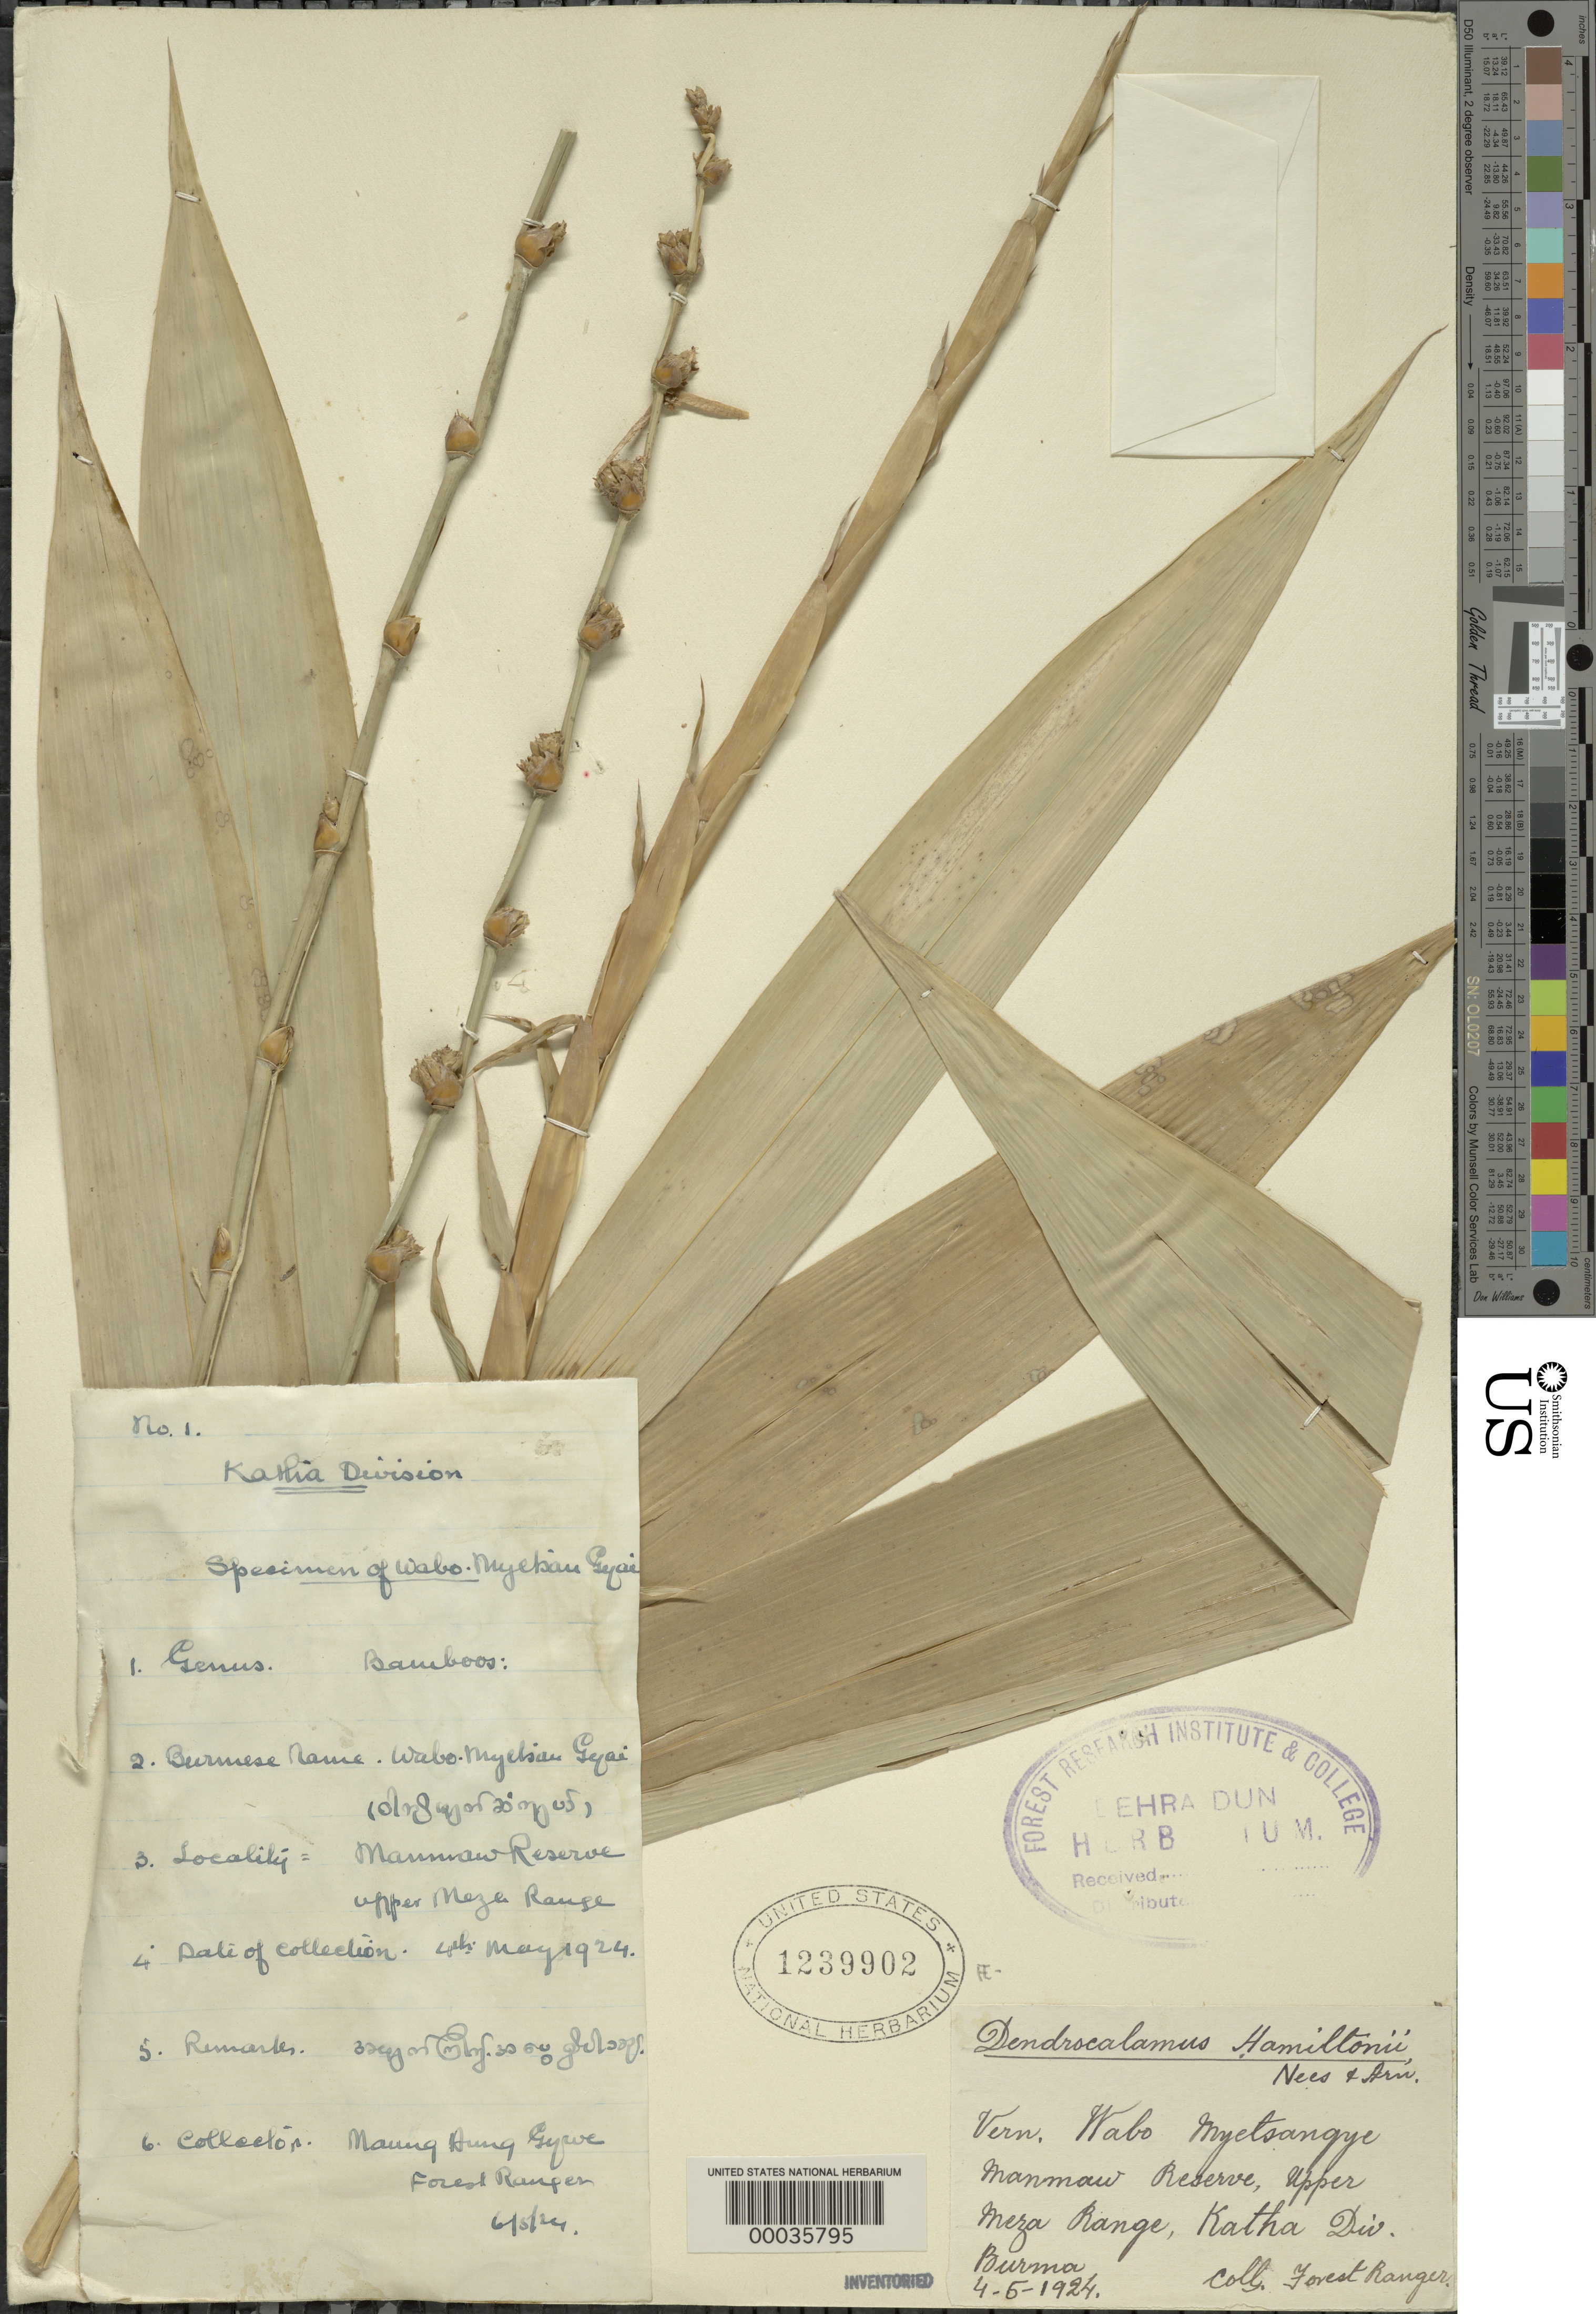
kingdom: Plantae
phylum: Tracheophyta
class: Liliopsida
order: Poales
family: Poaceae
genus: Dendrocalamus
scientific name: Dendrocalamus hamiltonii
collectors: M. Gywe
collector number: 1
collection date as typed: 04 May 1924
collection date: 1924-05-04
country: Myanmar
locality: Katha, Myetsangye Manmaw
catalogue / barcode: US 1239902